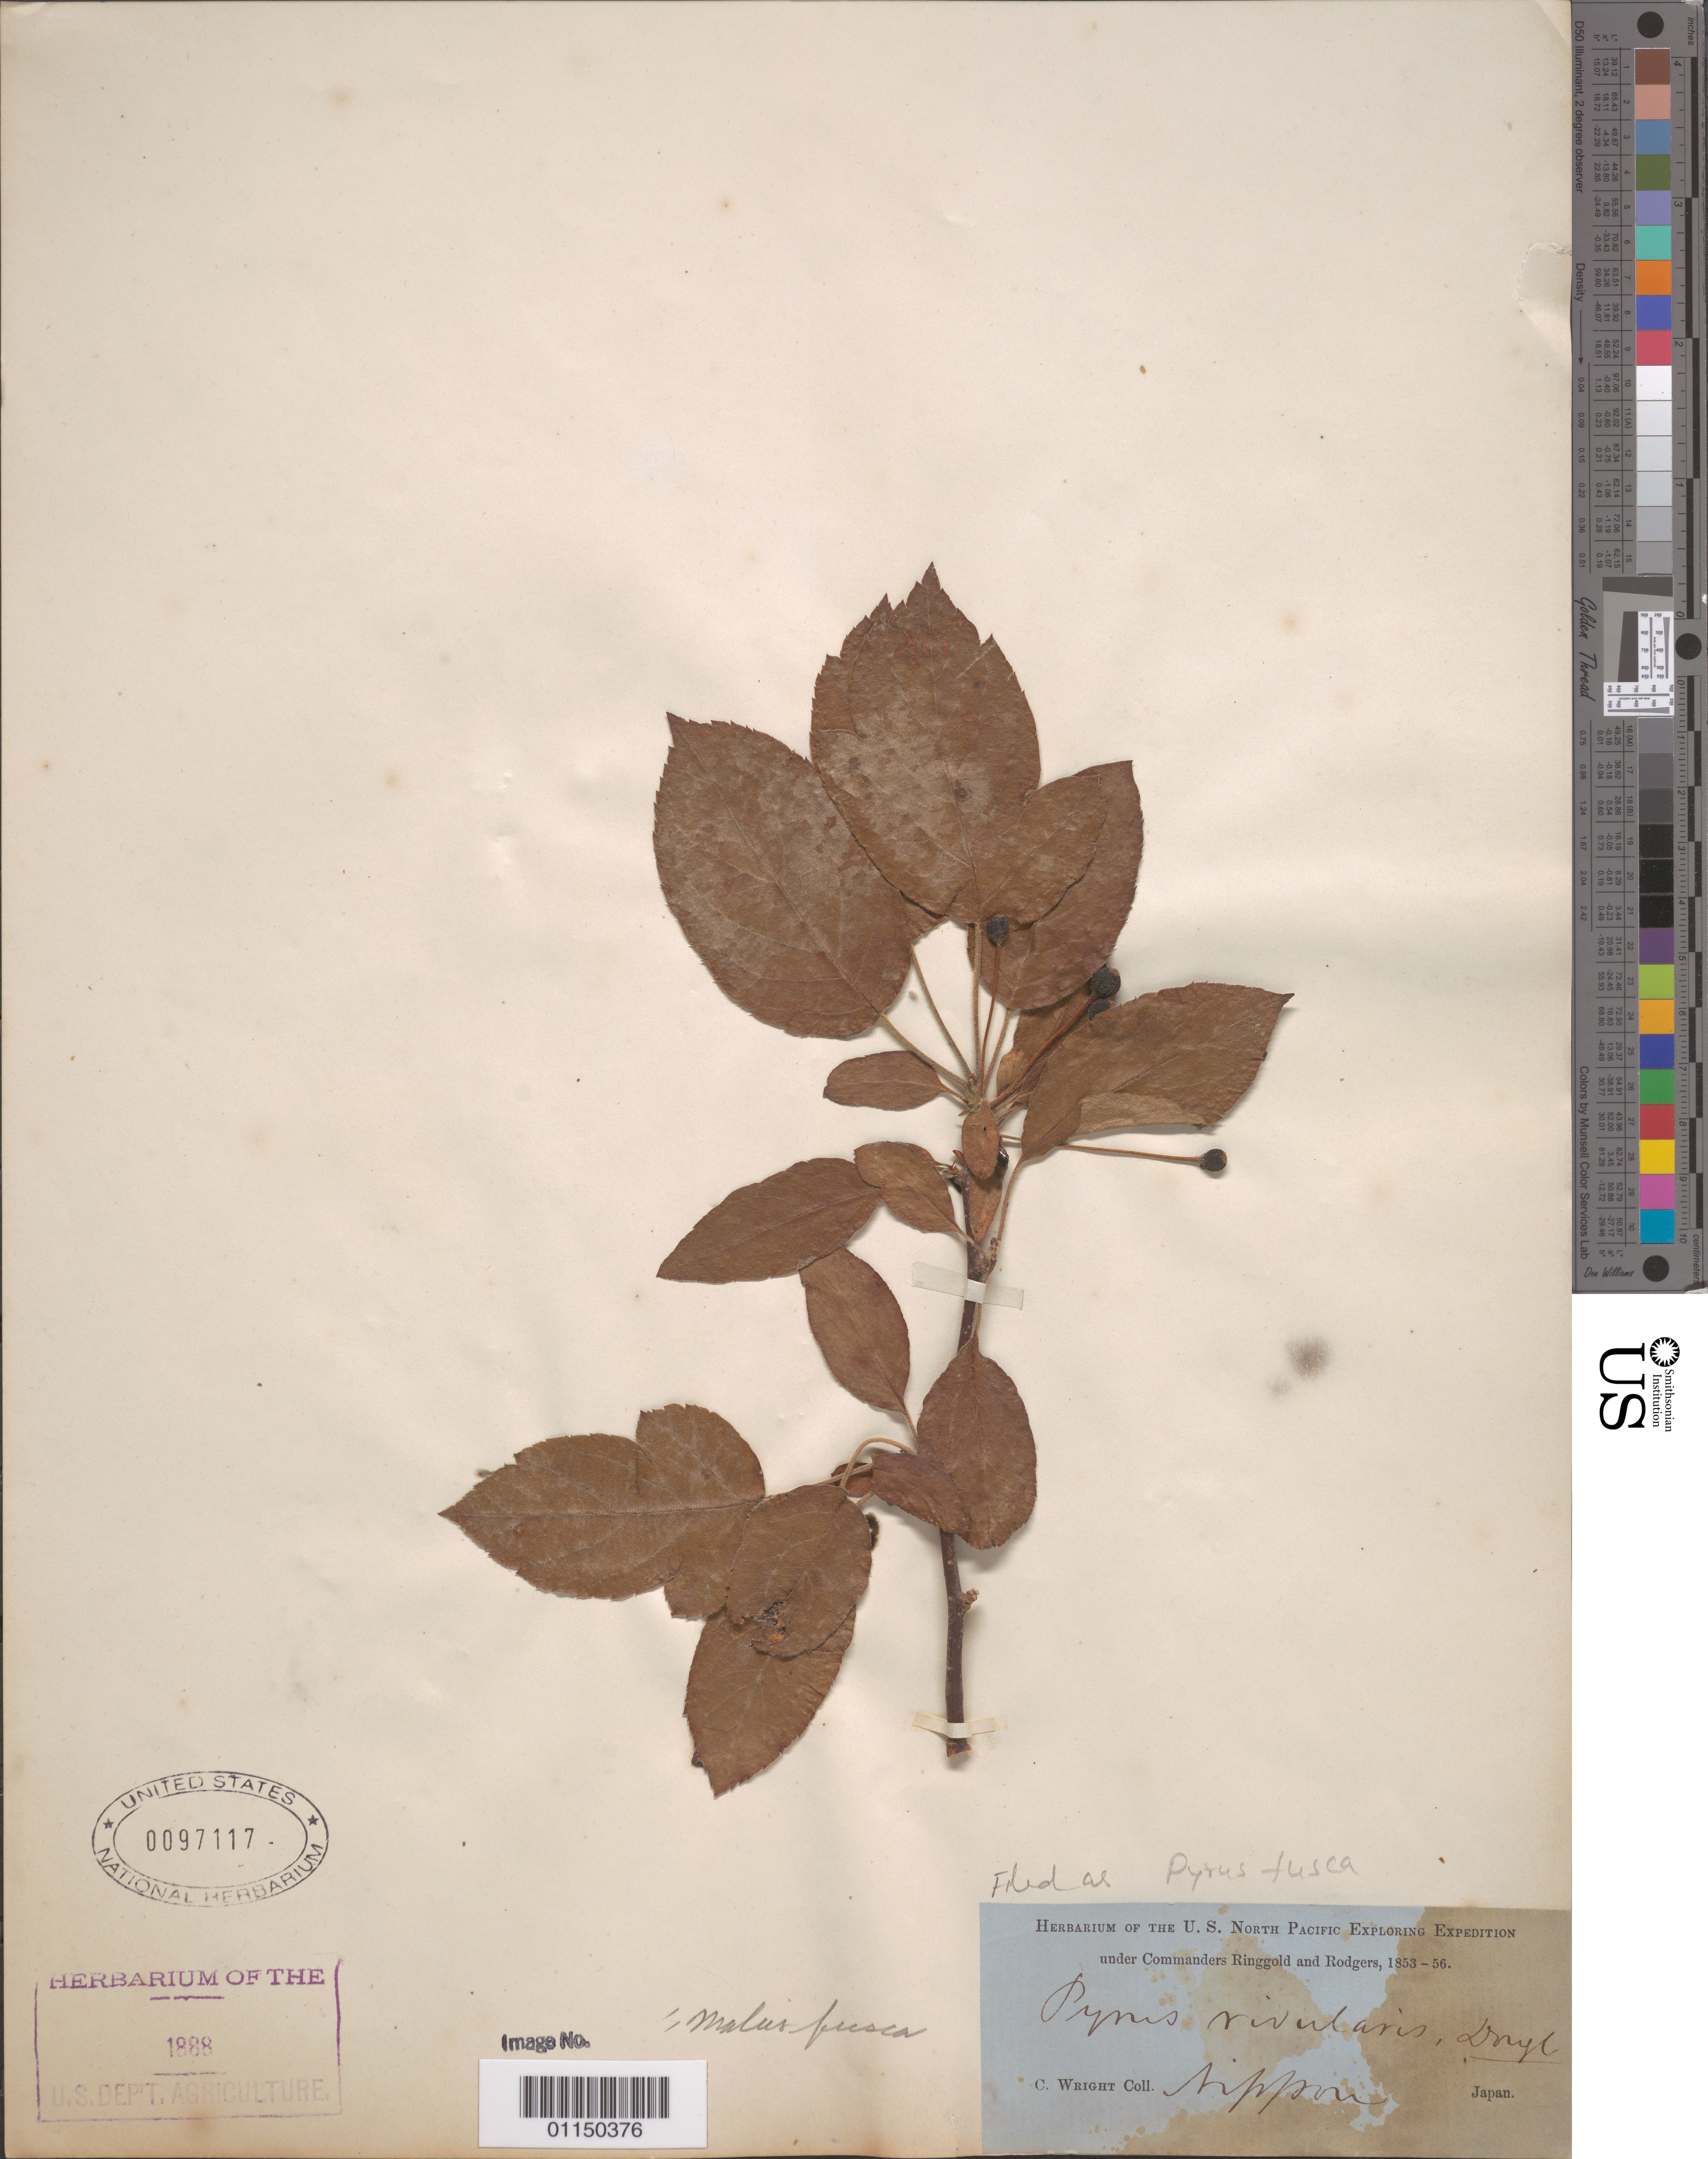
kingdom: Plantae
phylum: Tracheophyta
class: Magnoliopsida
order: Rosales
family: Rosaceae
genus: Pyrus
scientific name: Pyrus fusca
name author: Raf.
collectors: C. Wright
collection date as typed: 1853 to -- --- 1856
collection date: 1853/1856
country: Japan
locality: Nippon.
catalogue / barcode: US 97117